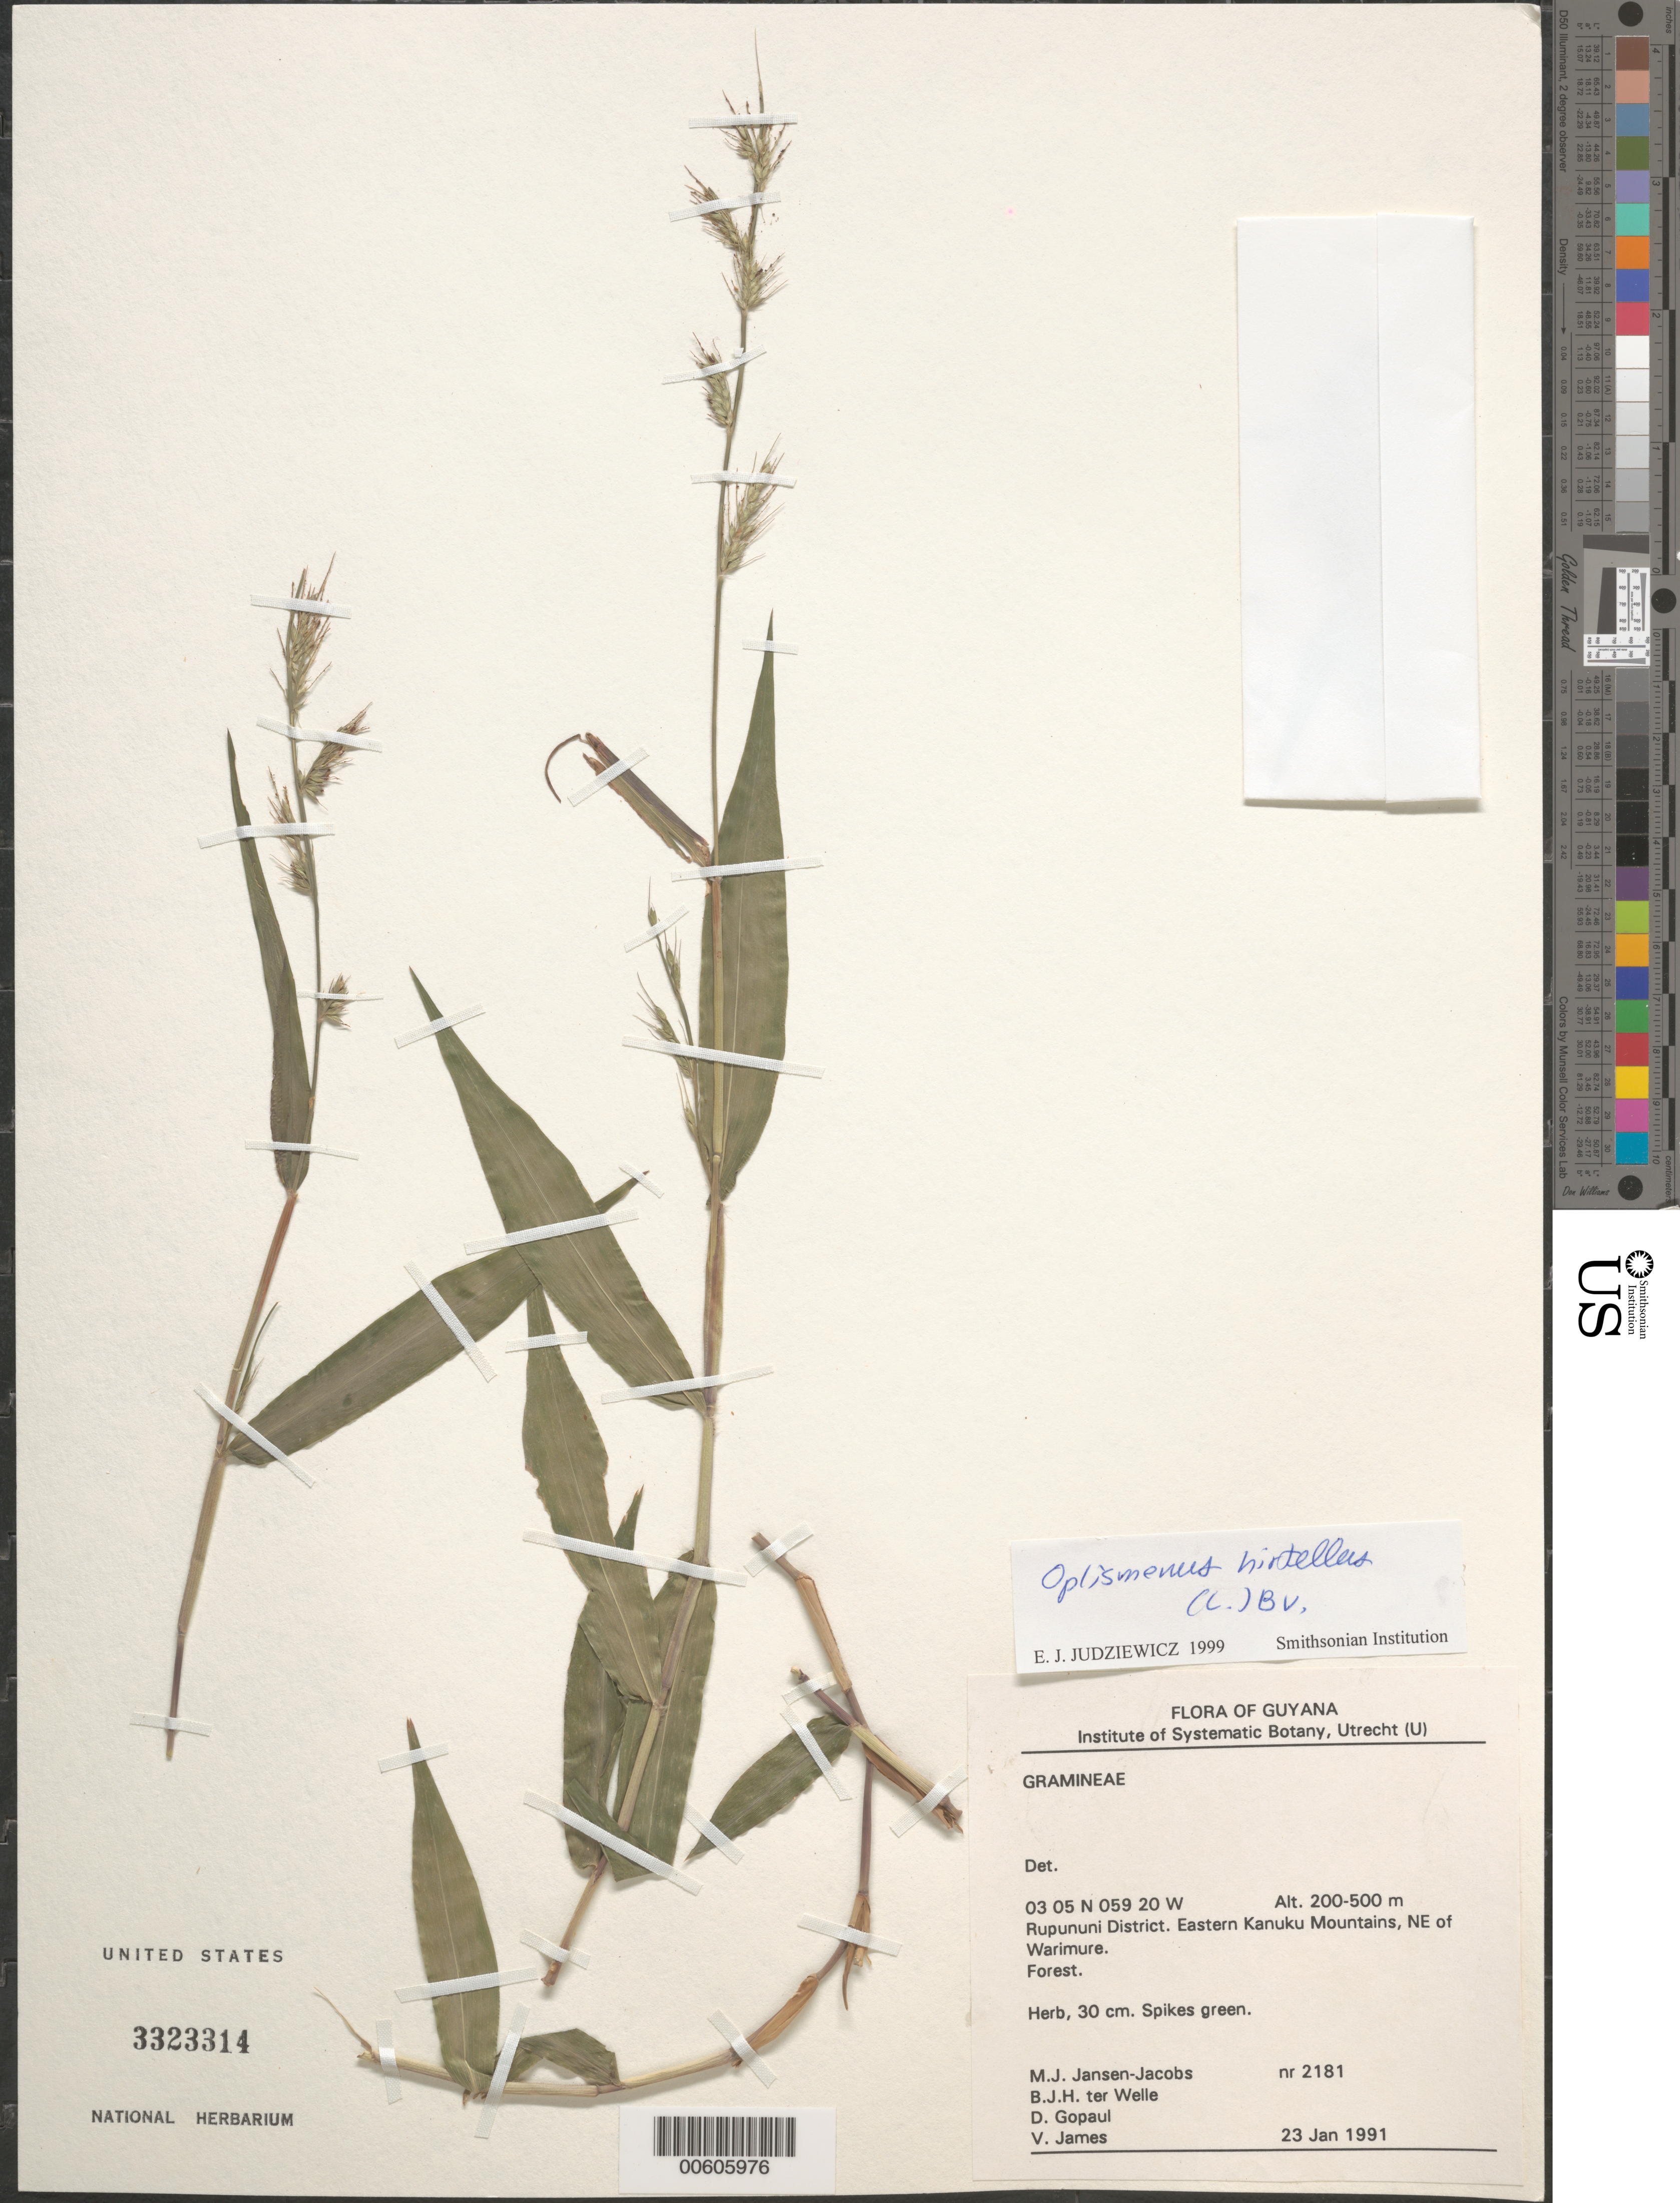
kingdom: Plantae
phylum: Tracheophyta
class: Liliopsida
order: Poales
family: Poaceae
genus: Oplismenus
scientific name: Oplismenus hirtellus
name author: (L.) P. Beauv.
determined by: Judziewicz, E. J.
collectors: M. J. Jansen-Jacobs, B. Welle, D. Gopaul & V. James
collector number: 2181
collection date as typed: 23-Jan-91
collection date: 1991-01-23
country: Guyana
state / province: U. Takutu-U. Essequibo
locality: Warimure, NE of, eastern Kanuku Mts., Rupununi District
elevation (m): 200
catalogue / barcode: US 3323314